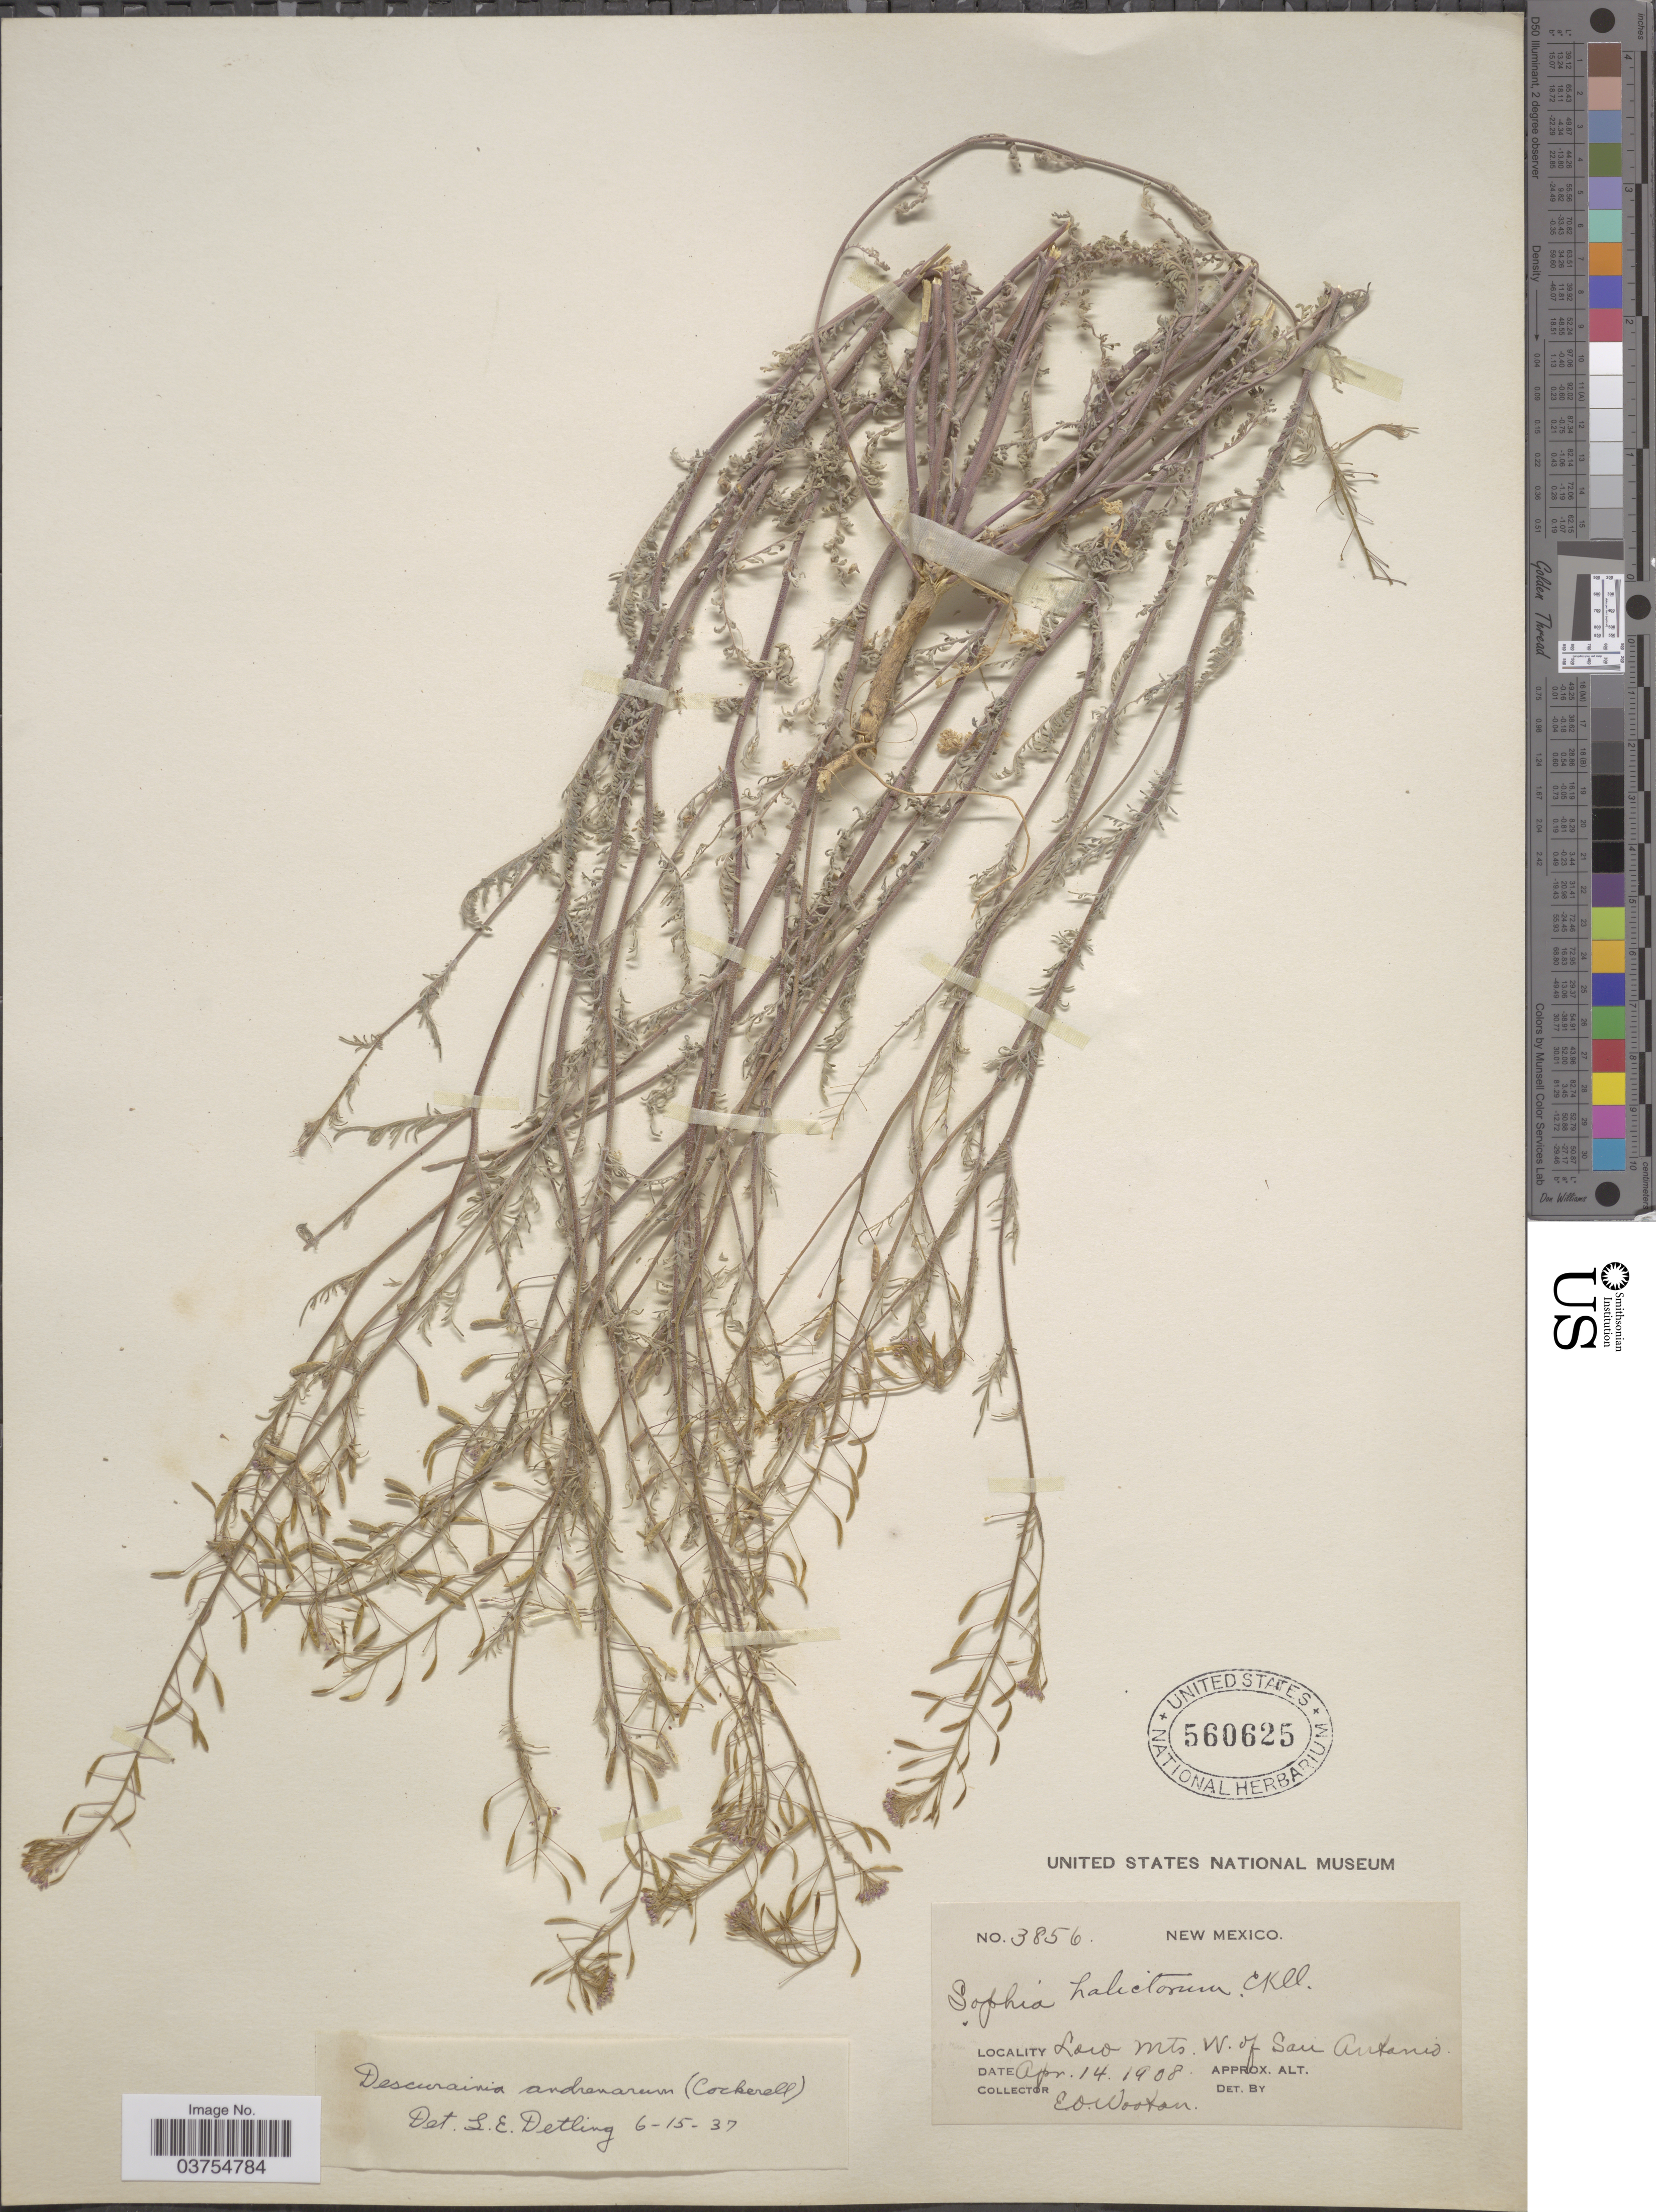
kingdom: Plantae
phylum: Tracheophyta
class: Magnoliopsida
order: Brassicales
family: Brassicaceae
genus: Descurainia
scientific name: Descurainia pinnata subsp. halictorum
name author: (Cockerell) Detling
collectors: E. O. Wooton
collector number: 3856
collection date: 1908-04-14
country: United States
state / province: New Mexico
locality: Low Mts. W. of San Antonio.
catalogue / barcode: US 560625